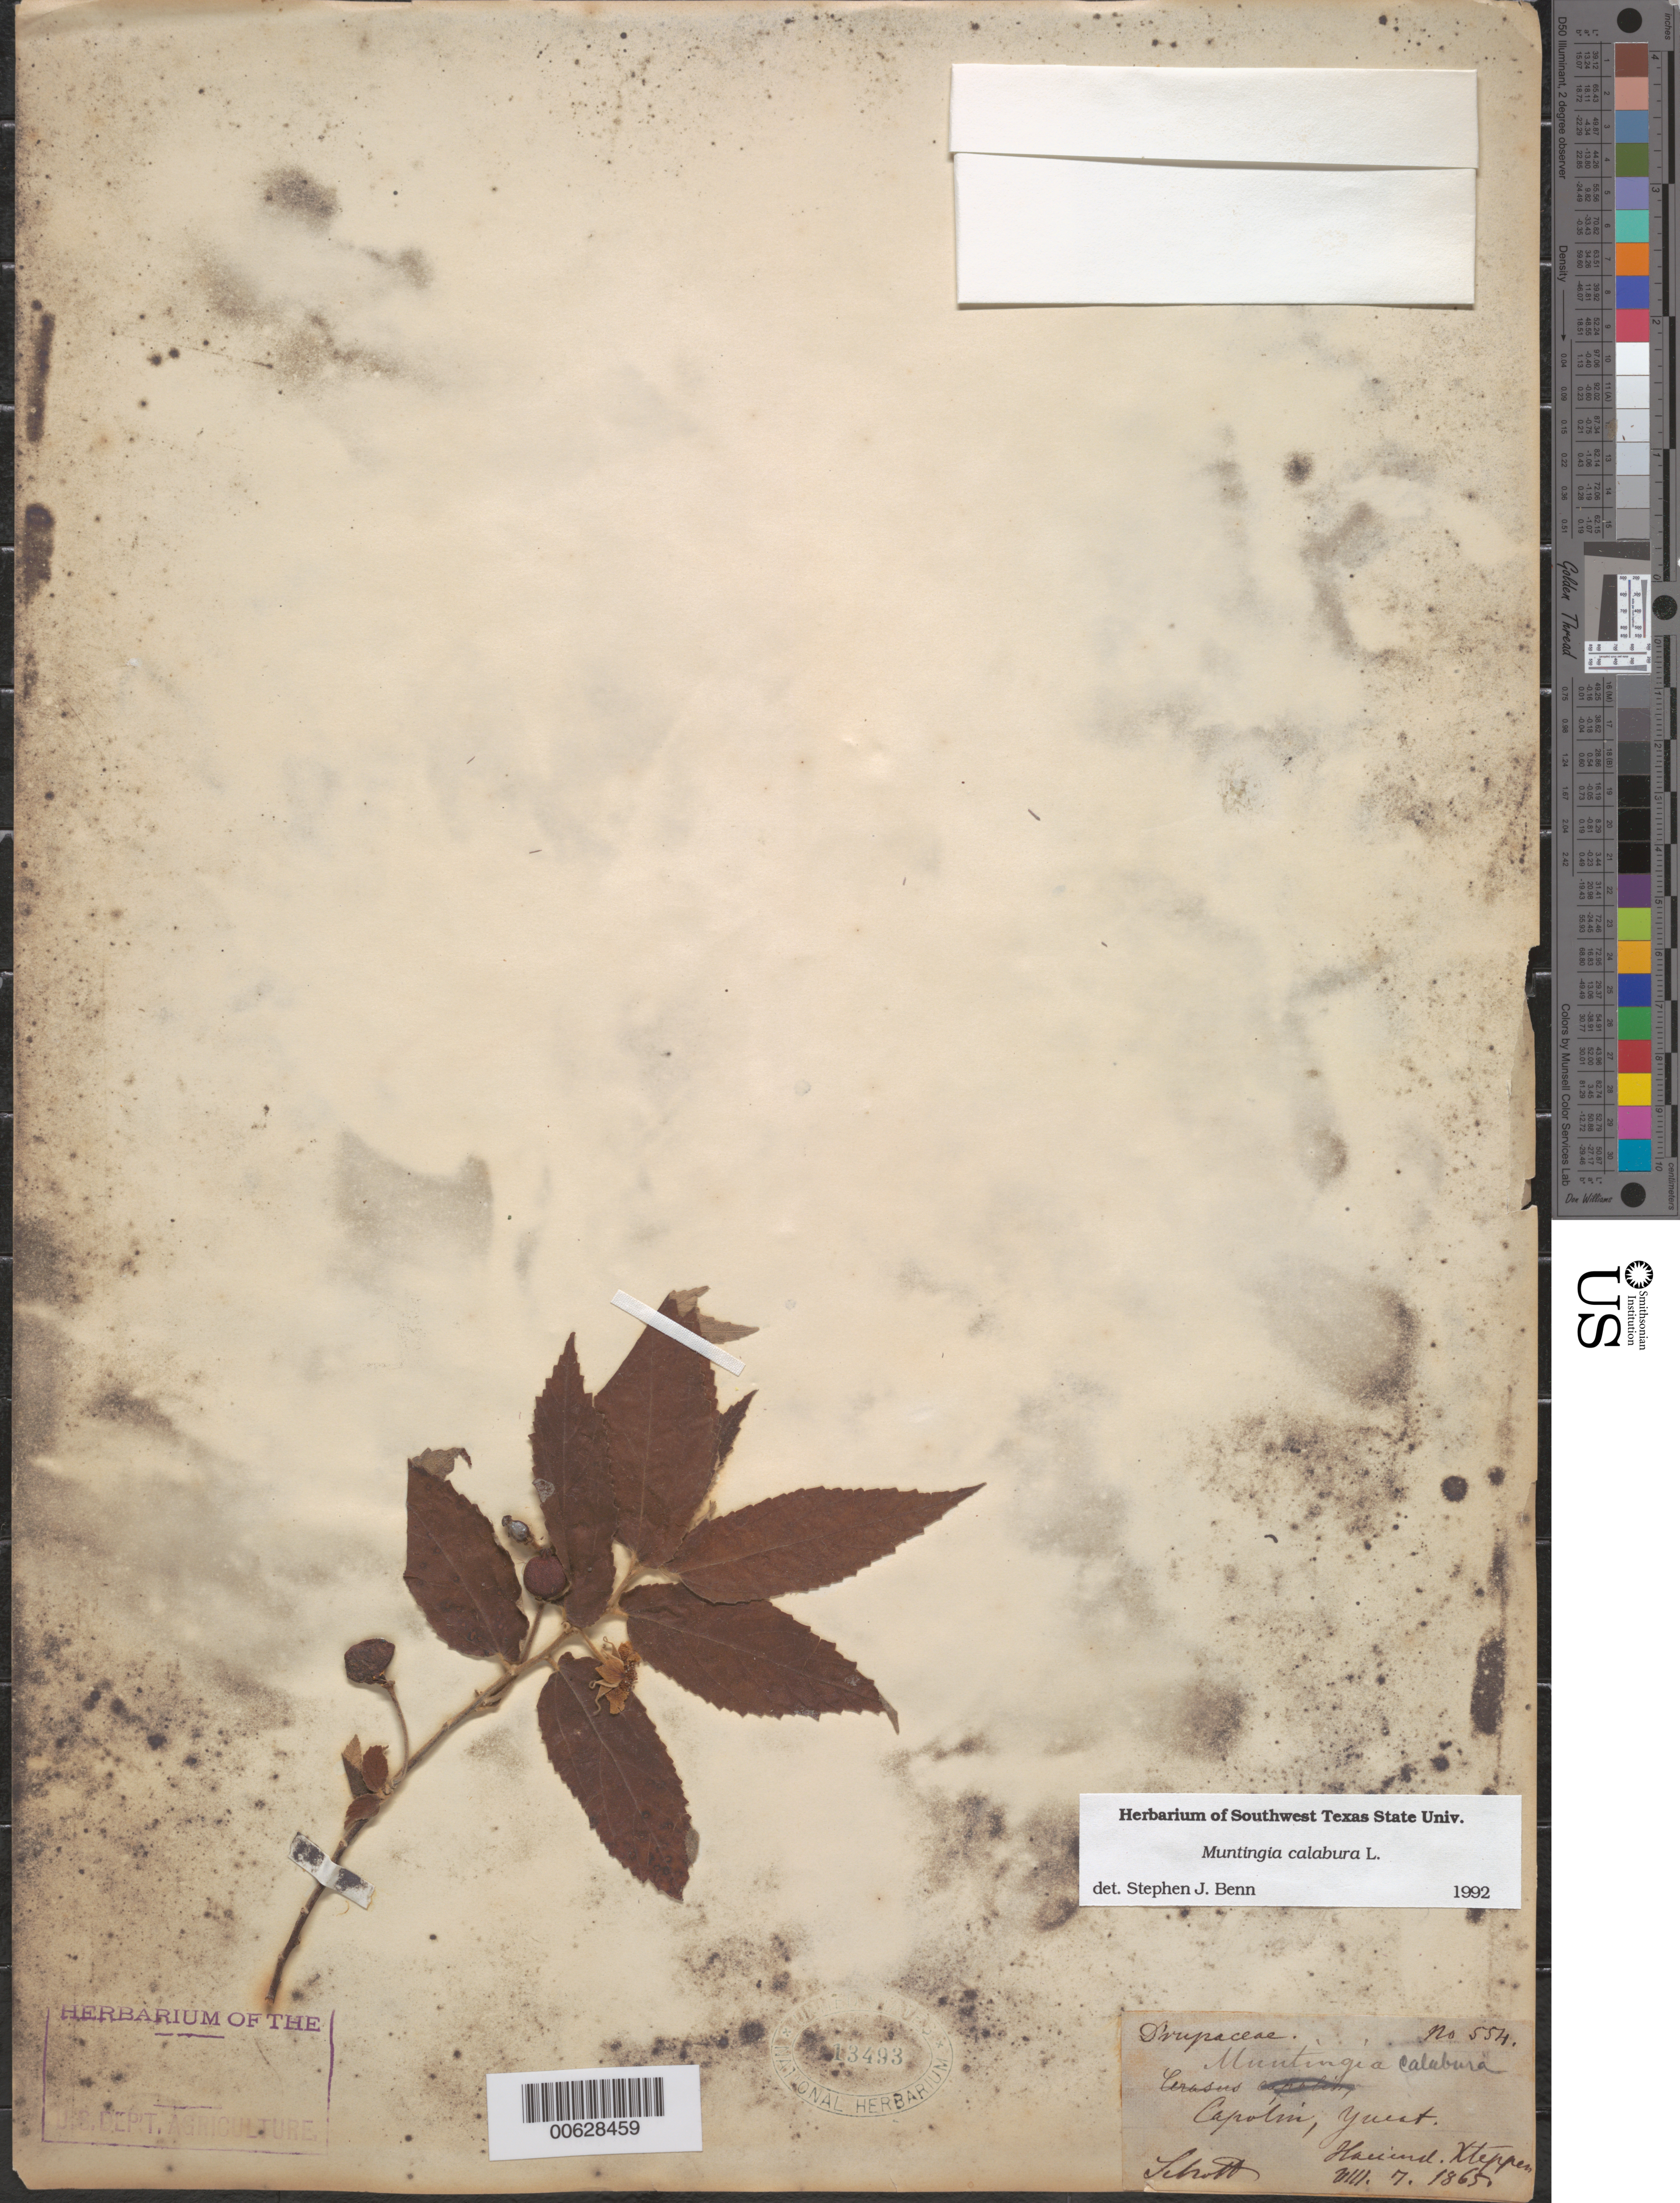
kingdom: Plantae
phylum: Tracheophyta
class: Magnoliopsida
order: Malvales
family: Muntingiaceae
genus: Muntingia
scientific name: Muntingia calabura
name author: L.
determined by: Benn, S. J.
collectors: Schott, --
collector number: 554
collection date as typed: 07 Aug 1865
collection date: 1865-08-07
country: Mexico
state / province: Yucatán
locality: Hacienda Xteppen [sic]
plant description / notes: Common name: Capolin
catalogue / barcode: US 13493